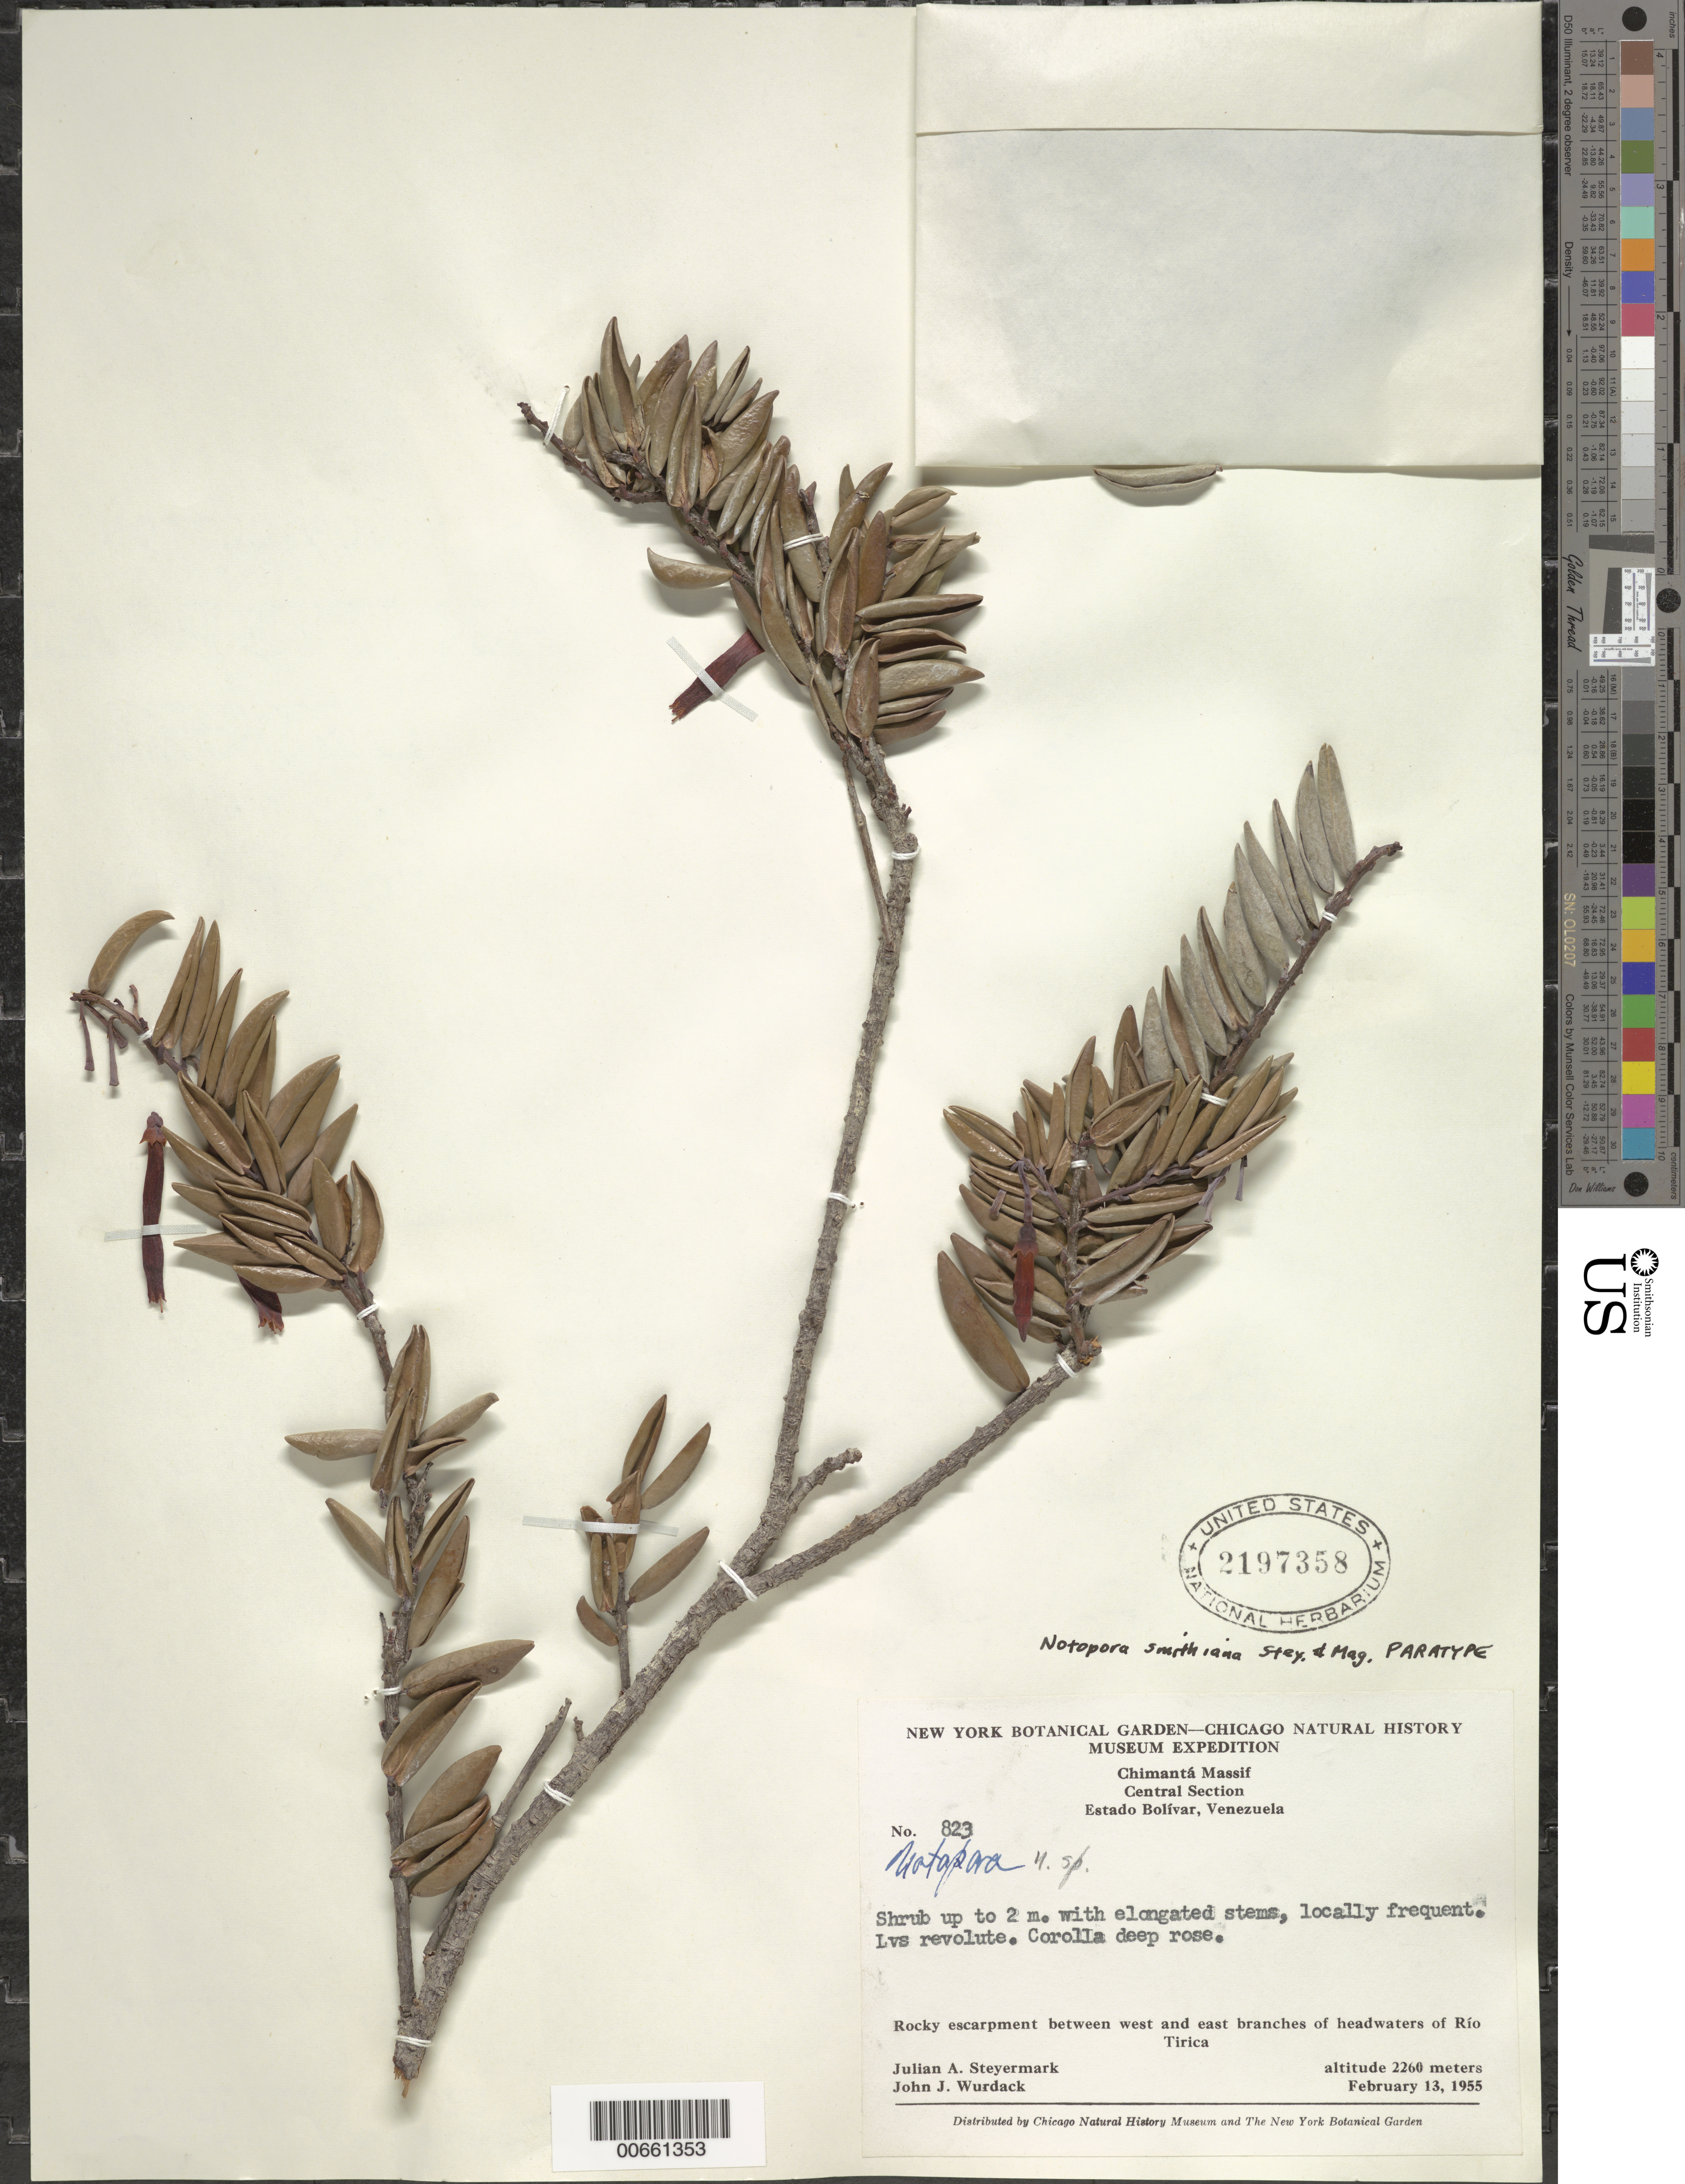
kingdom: Plantae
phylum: Tracheophyta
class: Magnoliopsida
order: Ericales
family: Ericaceae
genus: Notopora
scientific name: Notopora smithiana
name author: Steyerm. & Maguire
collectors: J. Steyermark & J. J. Wurdack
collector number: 55 823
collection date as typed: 13-Feb-55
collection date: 1955-02-13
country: Venezuela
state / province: Bolívar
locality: Chimanta Massif, central section, Rio Tirica, between west and east branches of headwaters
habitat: Rocky escarpment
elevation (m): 2260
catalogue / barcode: US 2197358